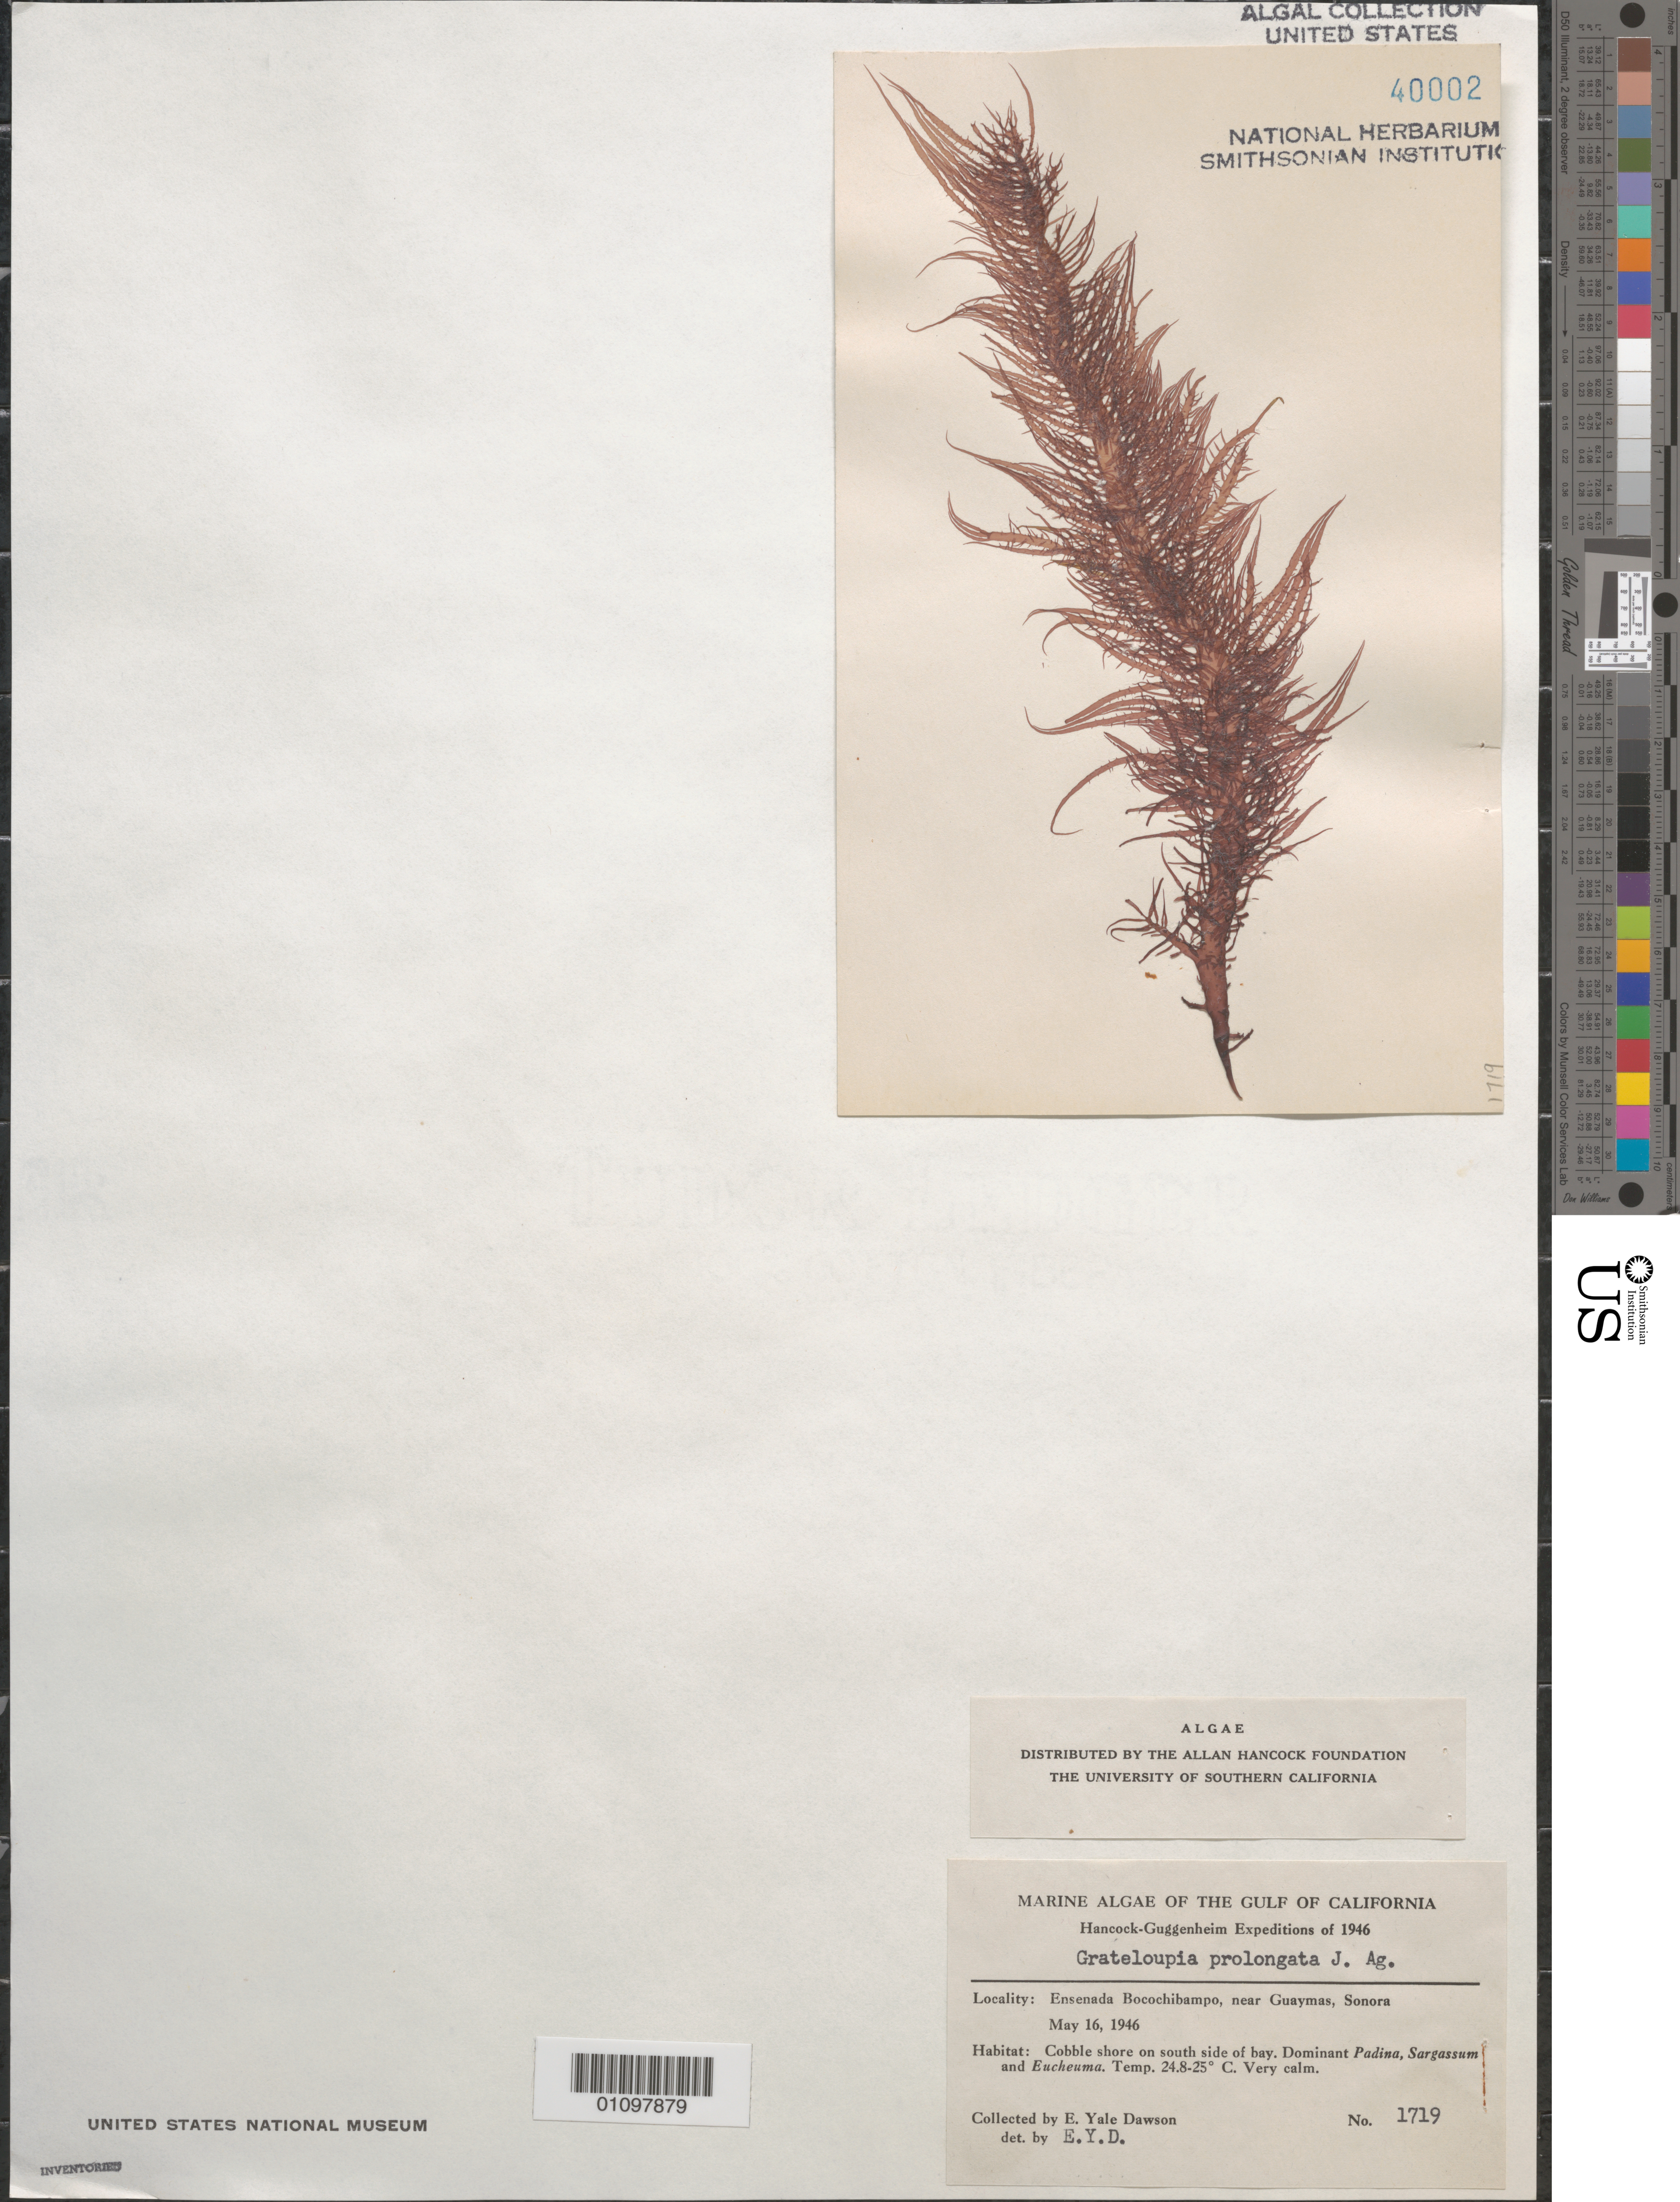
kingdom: Plantae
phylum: Rhodophyta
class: Florideophyceae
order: Halymeniales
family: Halymeniaceae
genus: Grateloupia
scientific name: Grateloupia prolongata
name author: J. Agardh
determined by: Dawson, E. Y.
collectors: E. Y. Dawson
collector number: EYD 1719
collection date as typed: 16 May 1946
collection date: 1946-05-16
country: Mexico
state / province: Sonora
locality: Ensenada Bocochibampo, near Guaymas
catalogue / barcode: US 40002